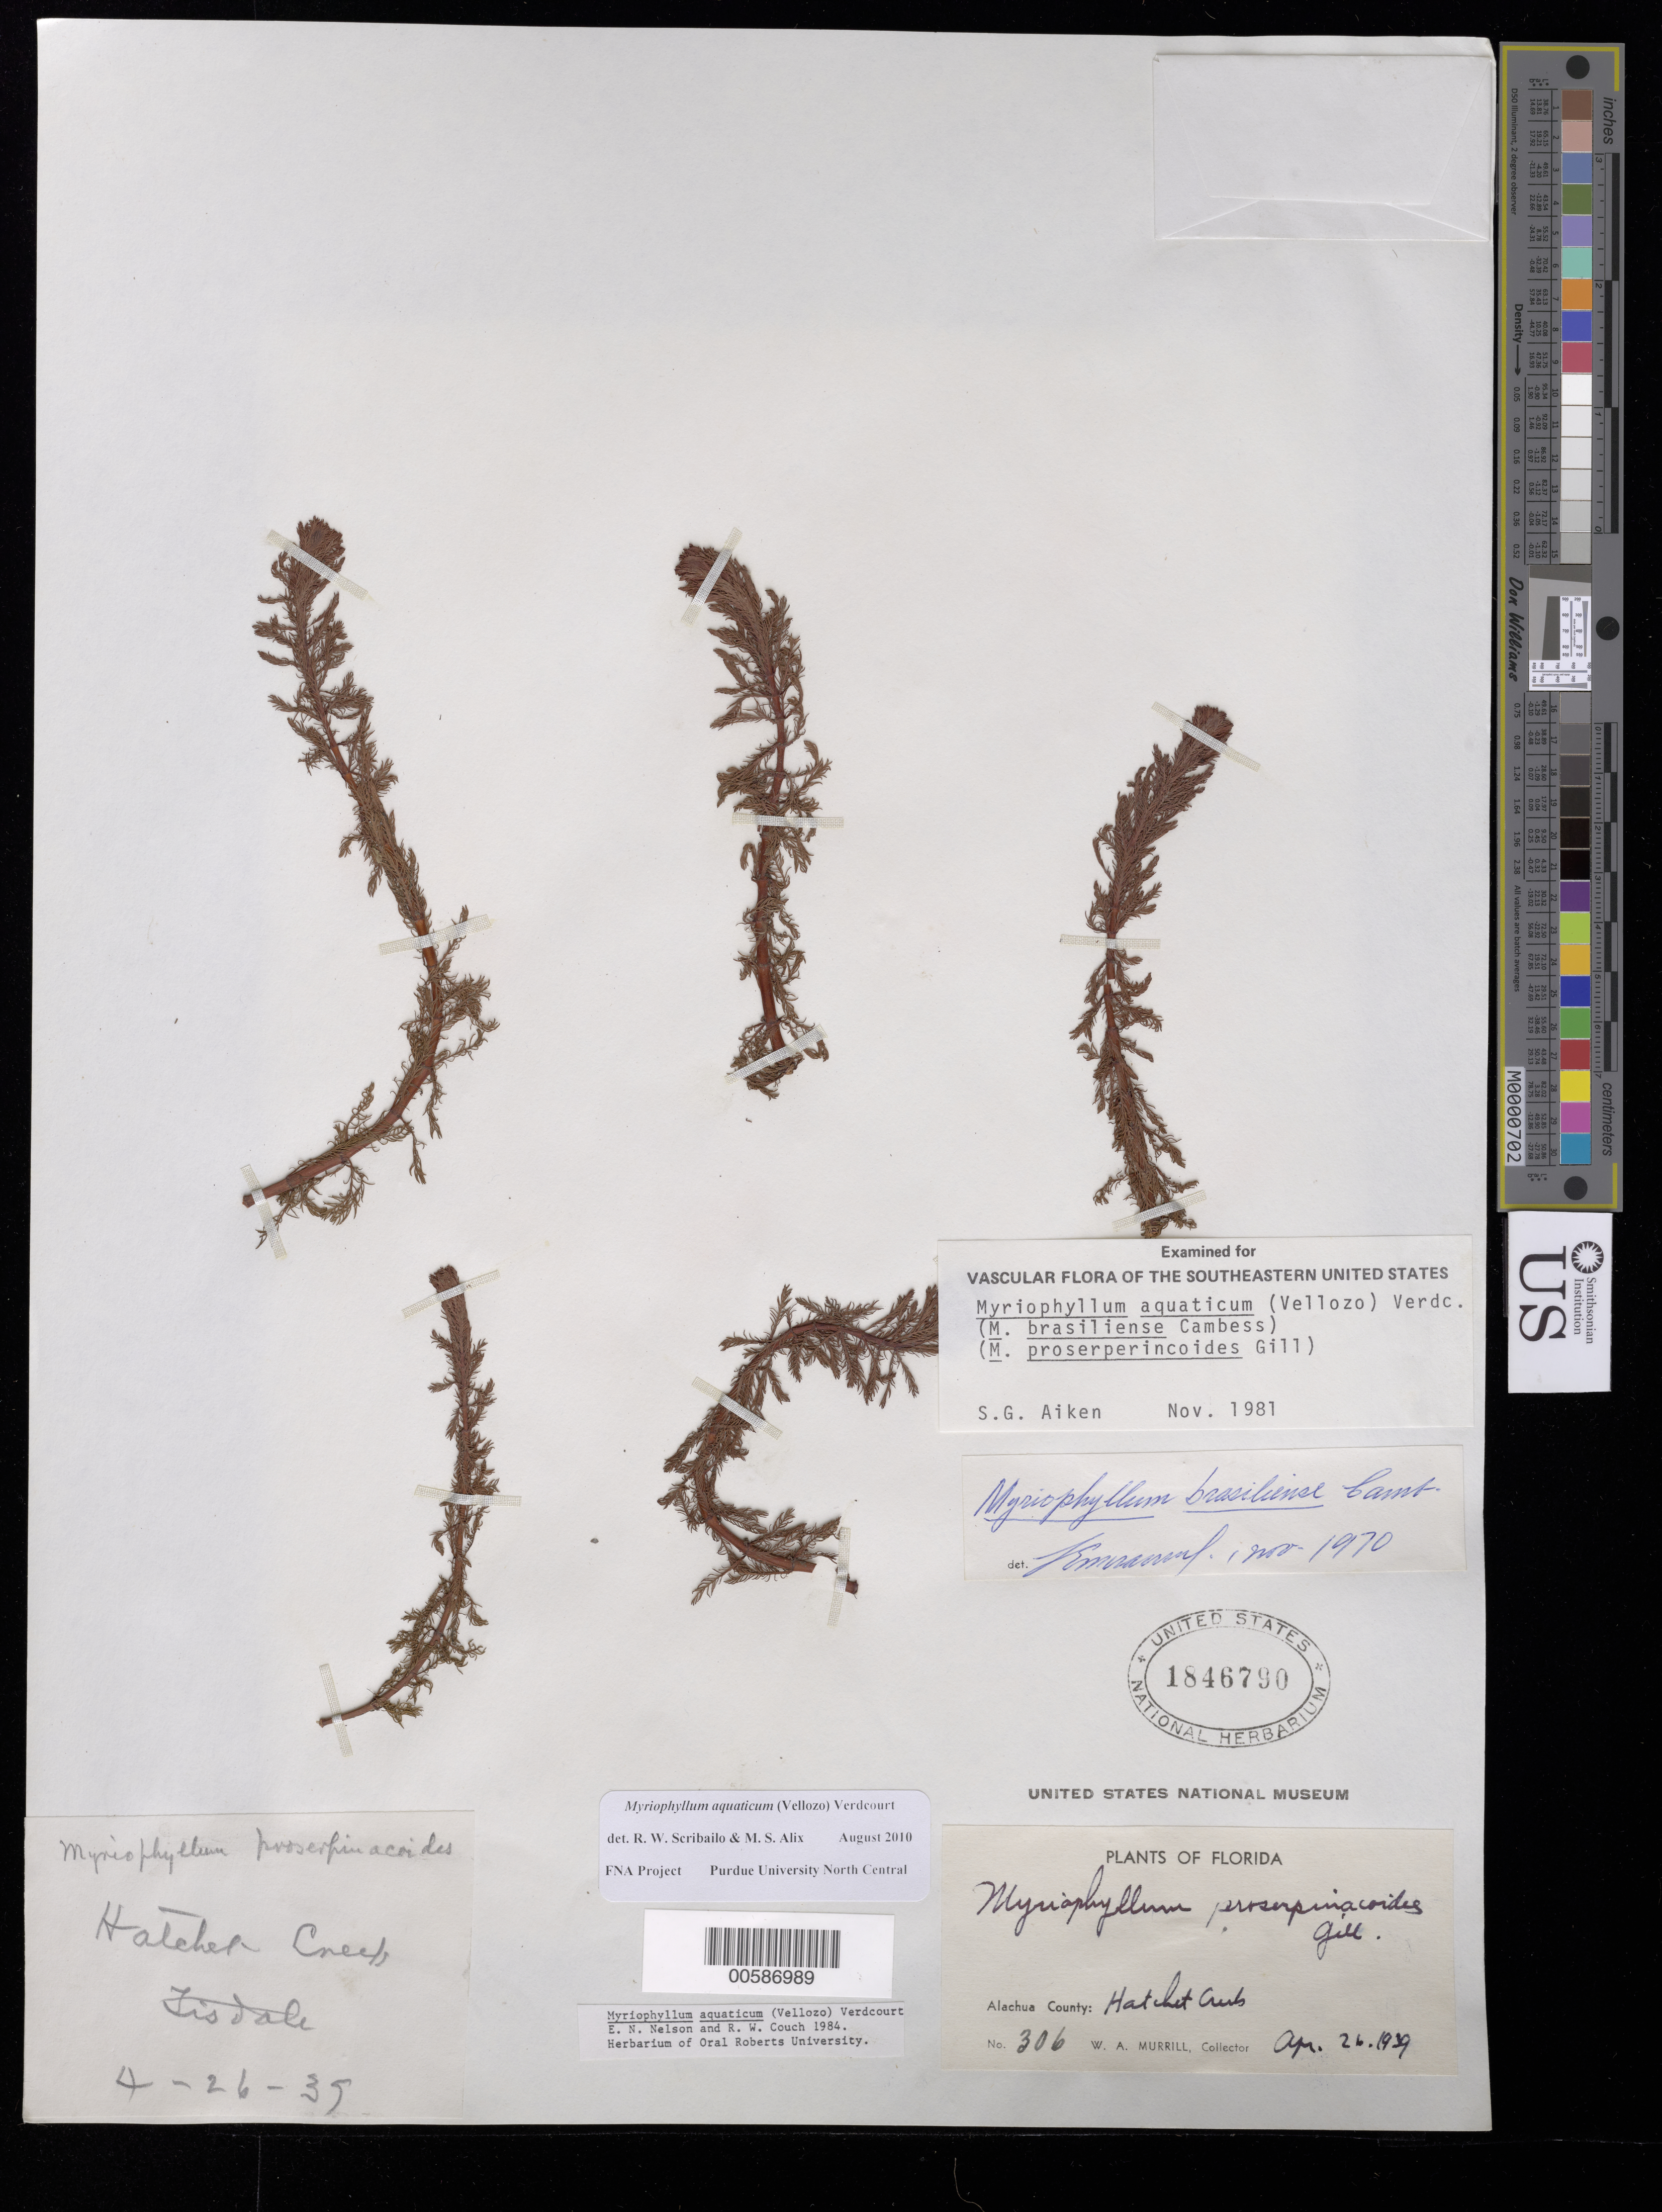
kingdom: Plantae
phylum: Tracheophyta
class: Magnoliopsida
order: Saxifragales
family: Haloragaceae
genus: Myriophyllum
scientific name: Myriophyllum aquaticum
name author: (Vell.) Verdc.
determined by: Scribailo, R. W.; Alix, M. S.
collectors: W. A. Murrill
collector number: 306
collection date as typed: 26 Apr 1939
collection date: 1939-04-26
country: United States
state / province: Florida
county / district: Alachua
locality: Hatchet Creek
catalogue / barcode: US 1846790